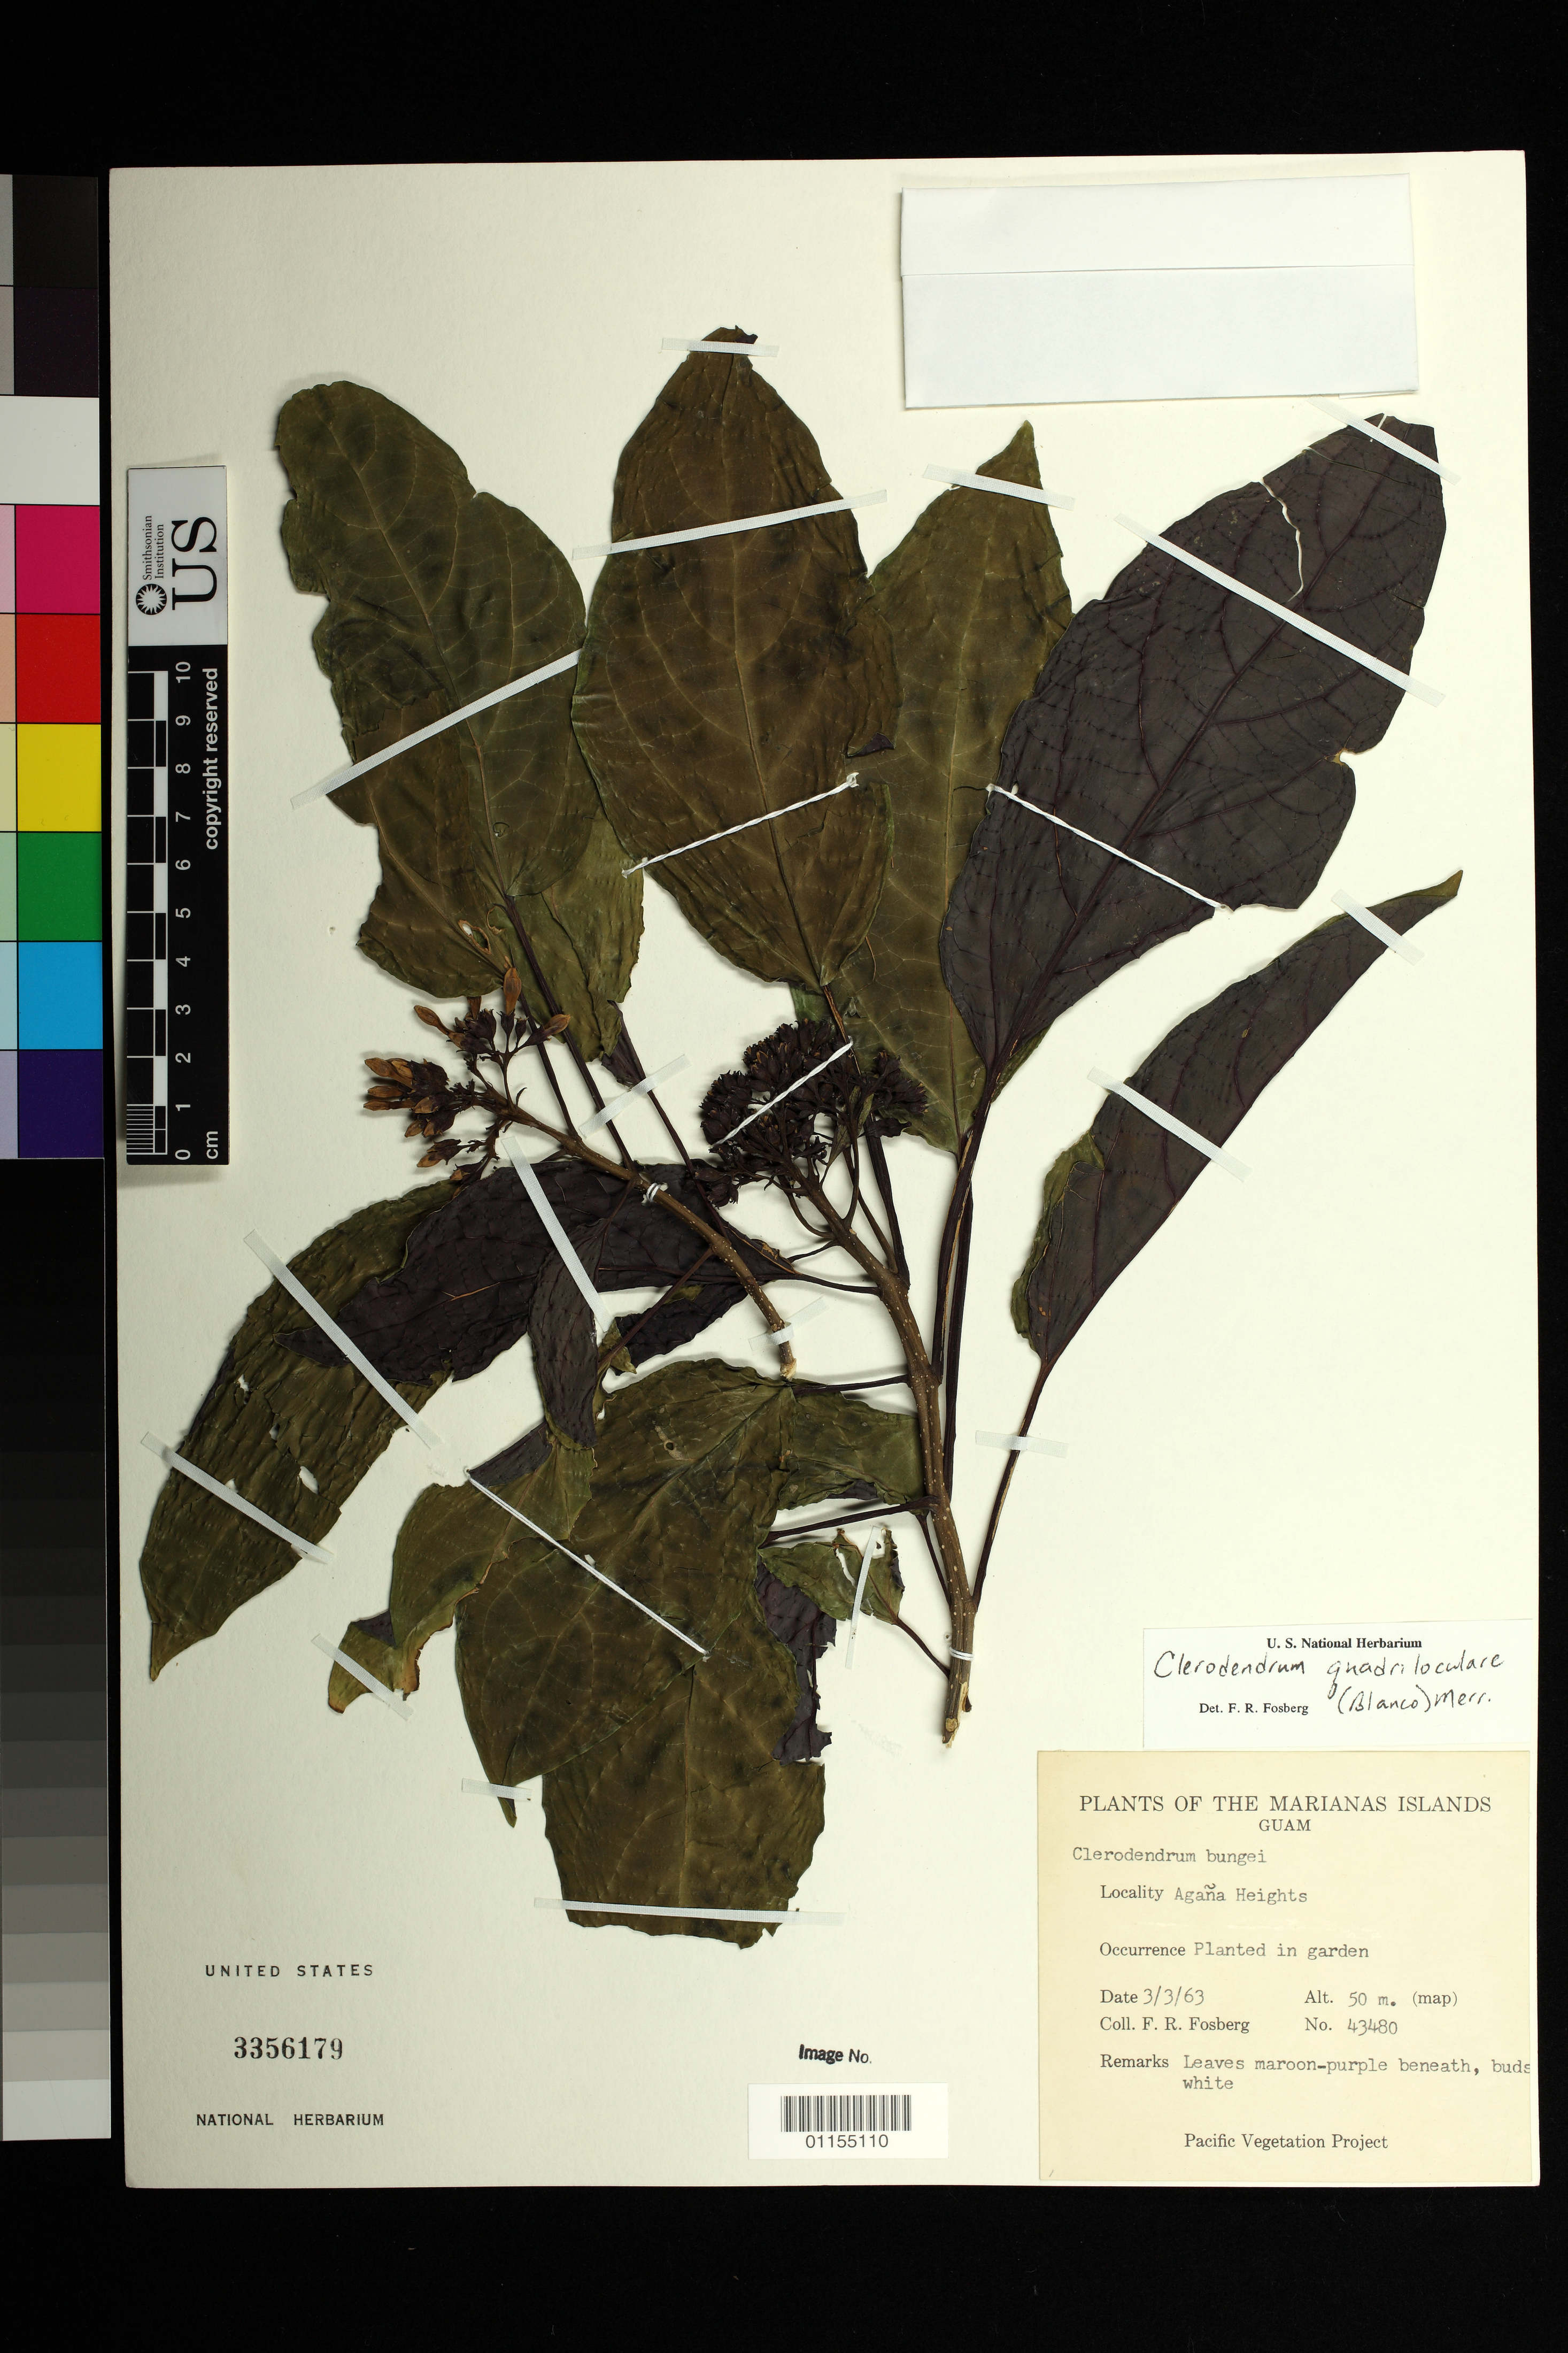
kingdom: Plantae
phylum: Tracheophyta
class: Magnoliopsida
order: Lamiales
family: Lamiaceae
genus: Clerodendrum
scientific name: Clerodendrum quadriloculare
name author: (Blanco) Merr.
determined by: Fosberg, F. R.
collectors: F. R. Fosberg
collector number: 43480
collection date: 1963-03-03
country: Guam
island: Guam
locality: Agana Heights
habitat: Planted in gardens.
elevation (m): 50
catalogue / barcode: US 3356179